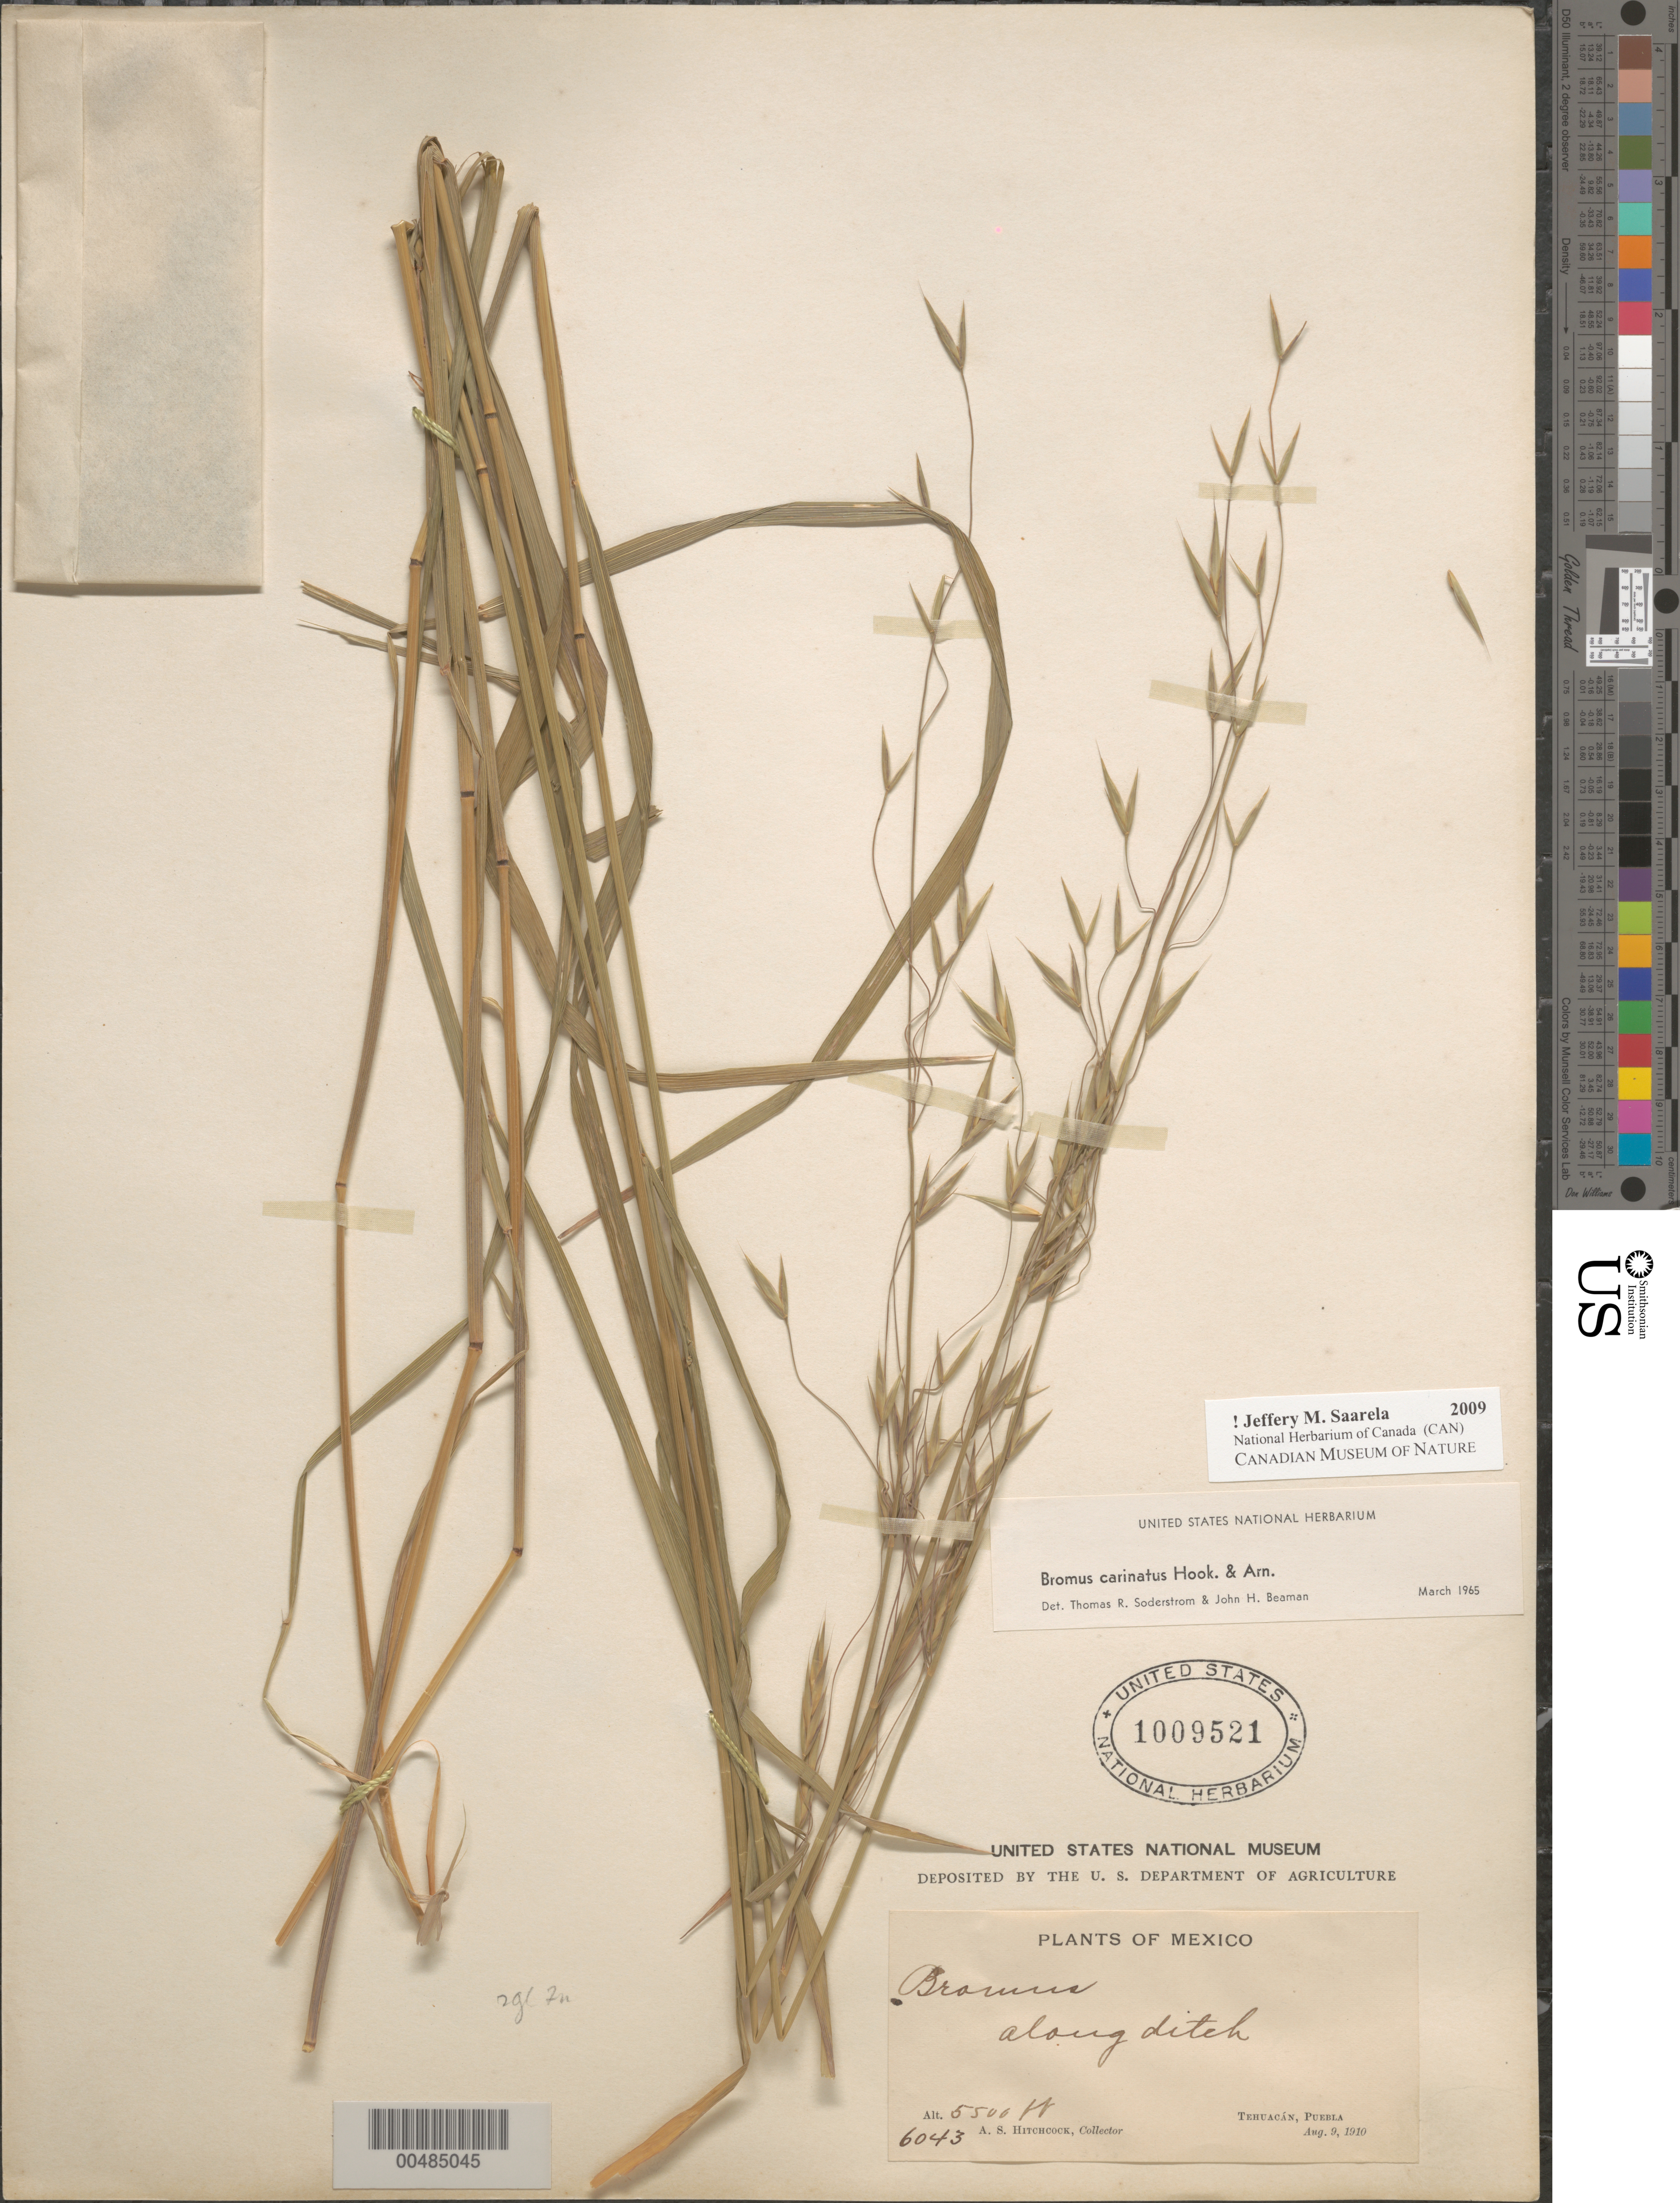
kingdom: Plantae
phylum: Tracheophyta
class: Liliopsida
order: Poales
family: Poaceae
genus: Bromus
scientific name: Bromus carinatus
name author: Hook. & Arn.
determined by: Soderstrom, T. R.; Beaman, J. H.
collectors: A. S. Hitchcock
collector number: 6043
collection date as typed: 9 Aug 1910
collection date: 1910-08-09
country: Mexico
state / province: Puebla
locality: Tehuac n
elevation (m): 1676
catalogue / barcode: US 1009521